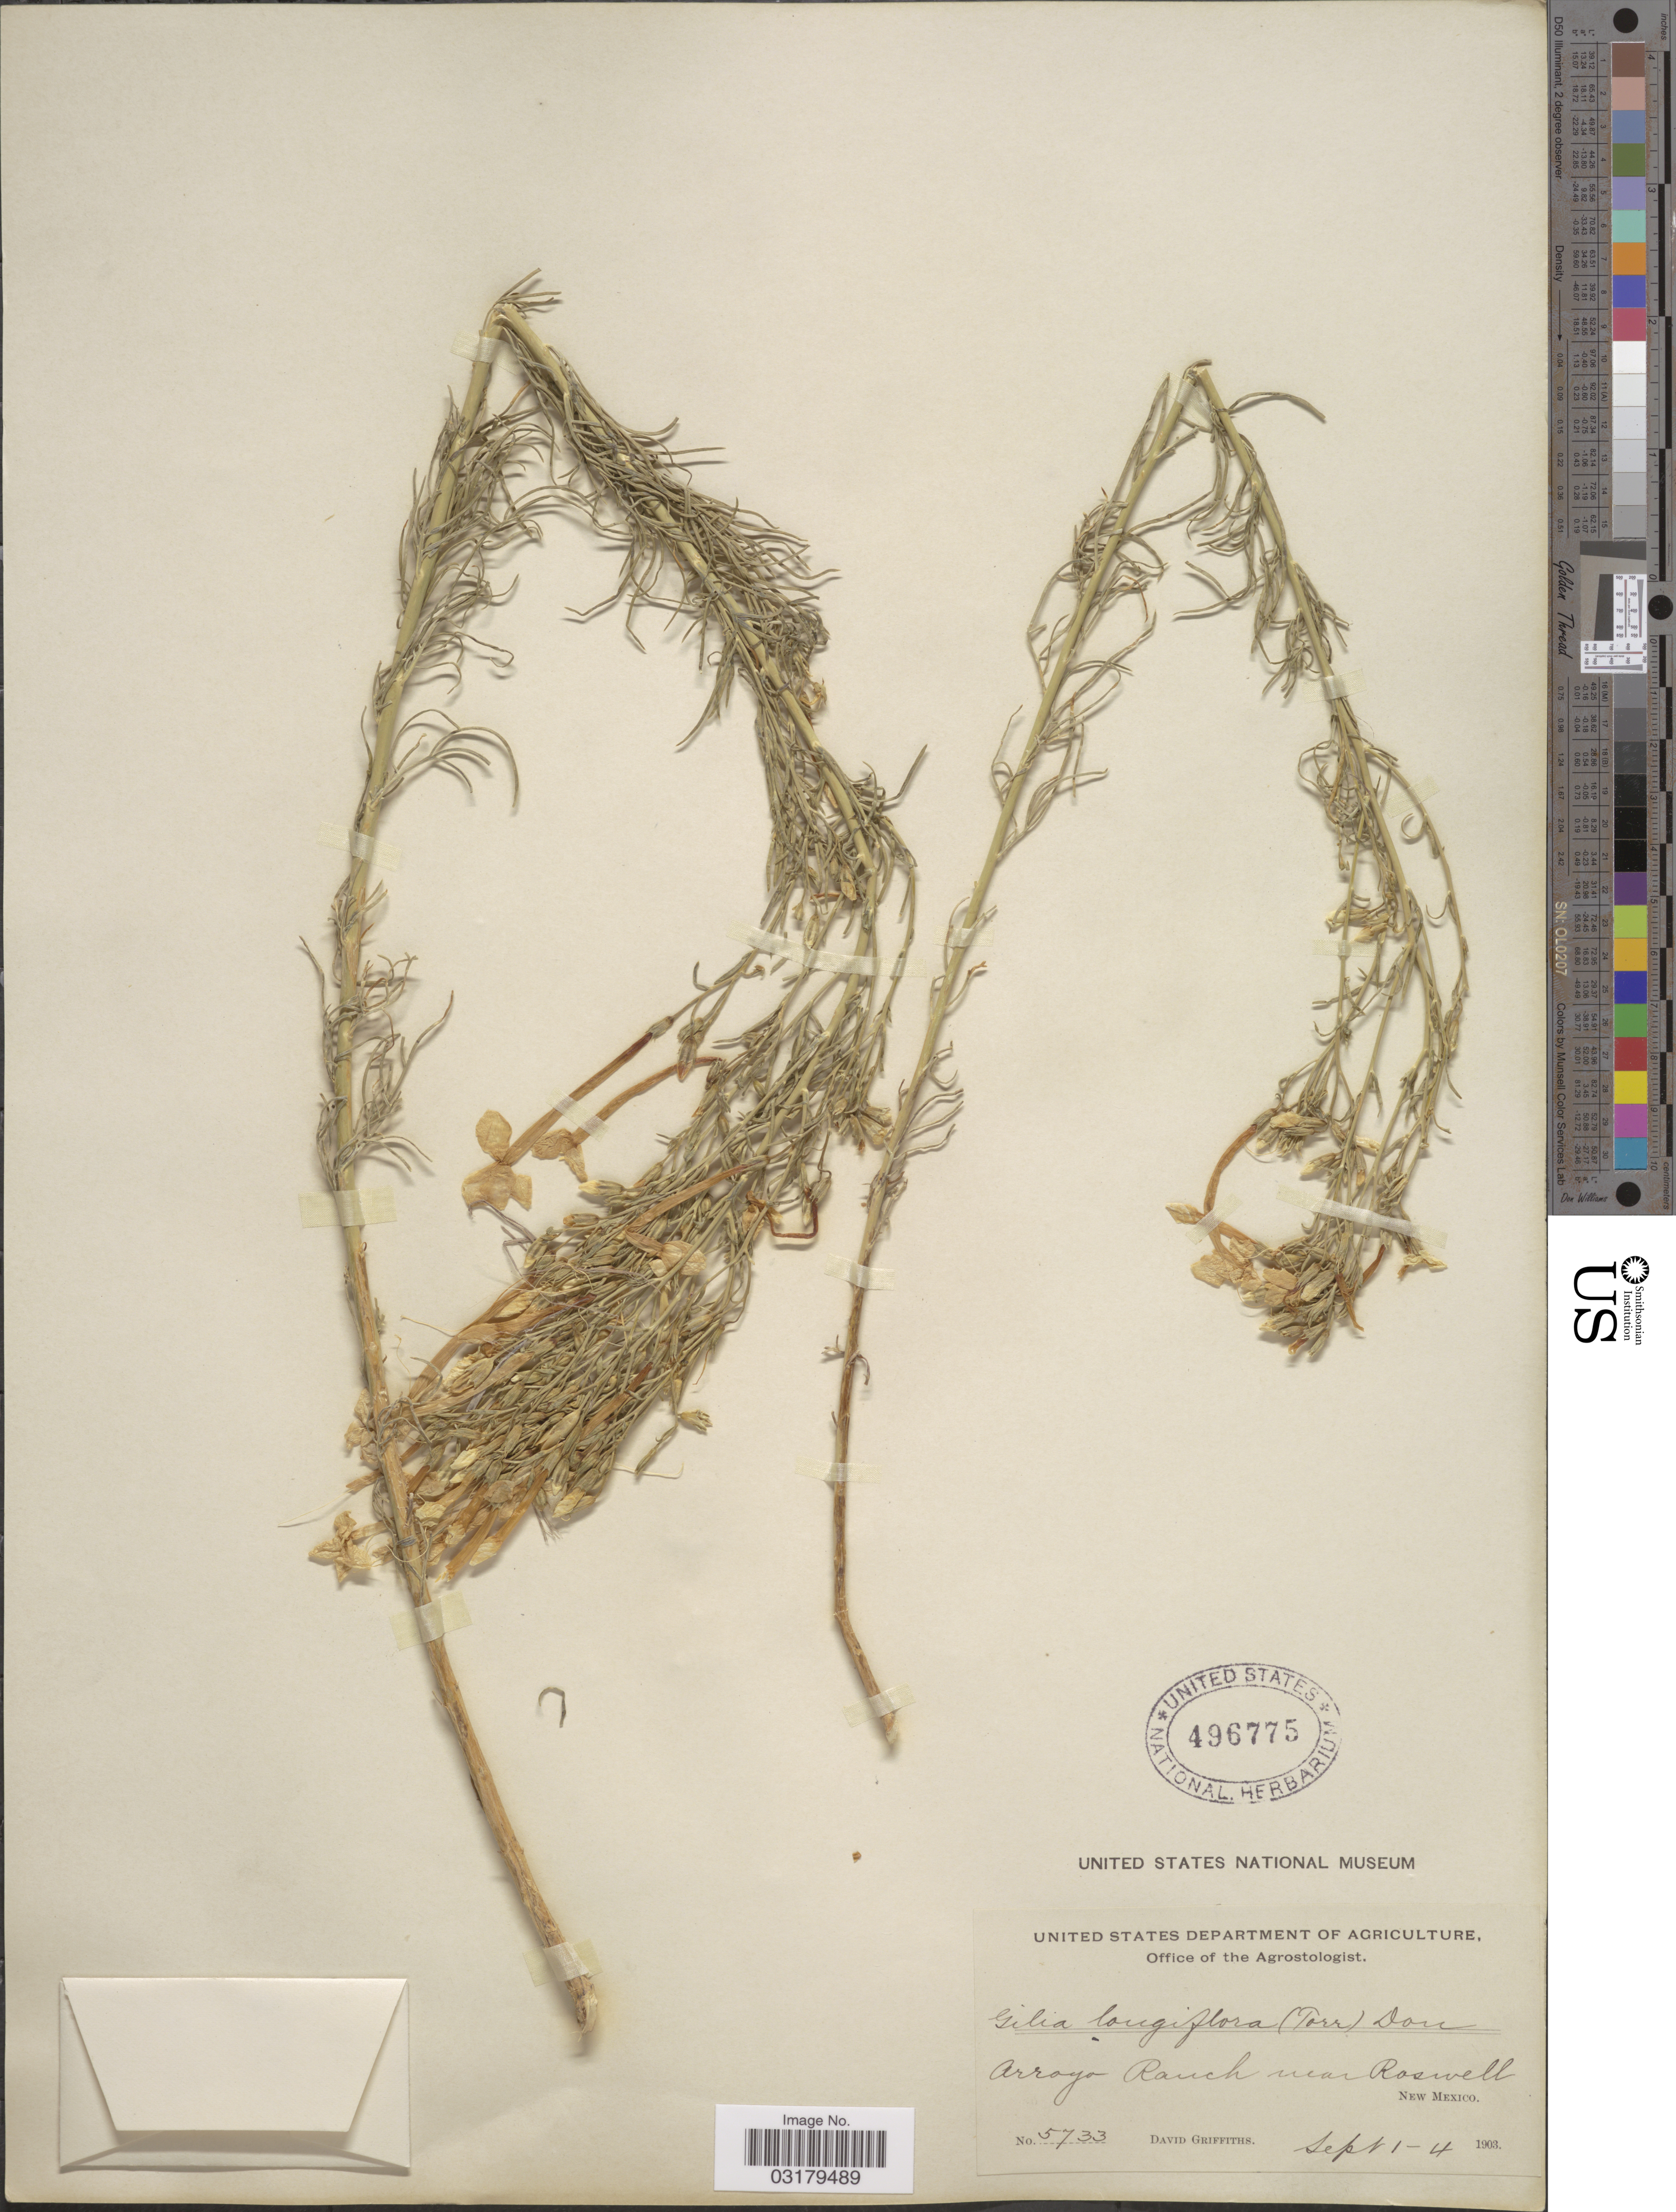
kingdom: Plantae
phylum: Tracheophyta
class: Magnoliopsida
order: Ericales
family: Polemoniaceae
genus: Ipomopsis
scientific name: Ipomopsis longiflora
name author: (Torr.) V.E. Grant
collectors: D. Griffiths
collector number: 5733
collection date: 1903-09-01/1903-09-04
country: United States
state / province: New Mexico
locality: Arroyo Ranch near Roswell.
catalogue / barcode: US 496775